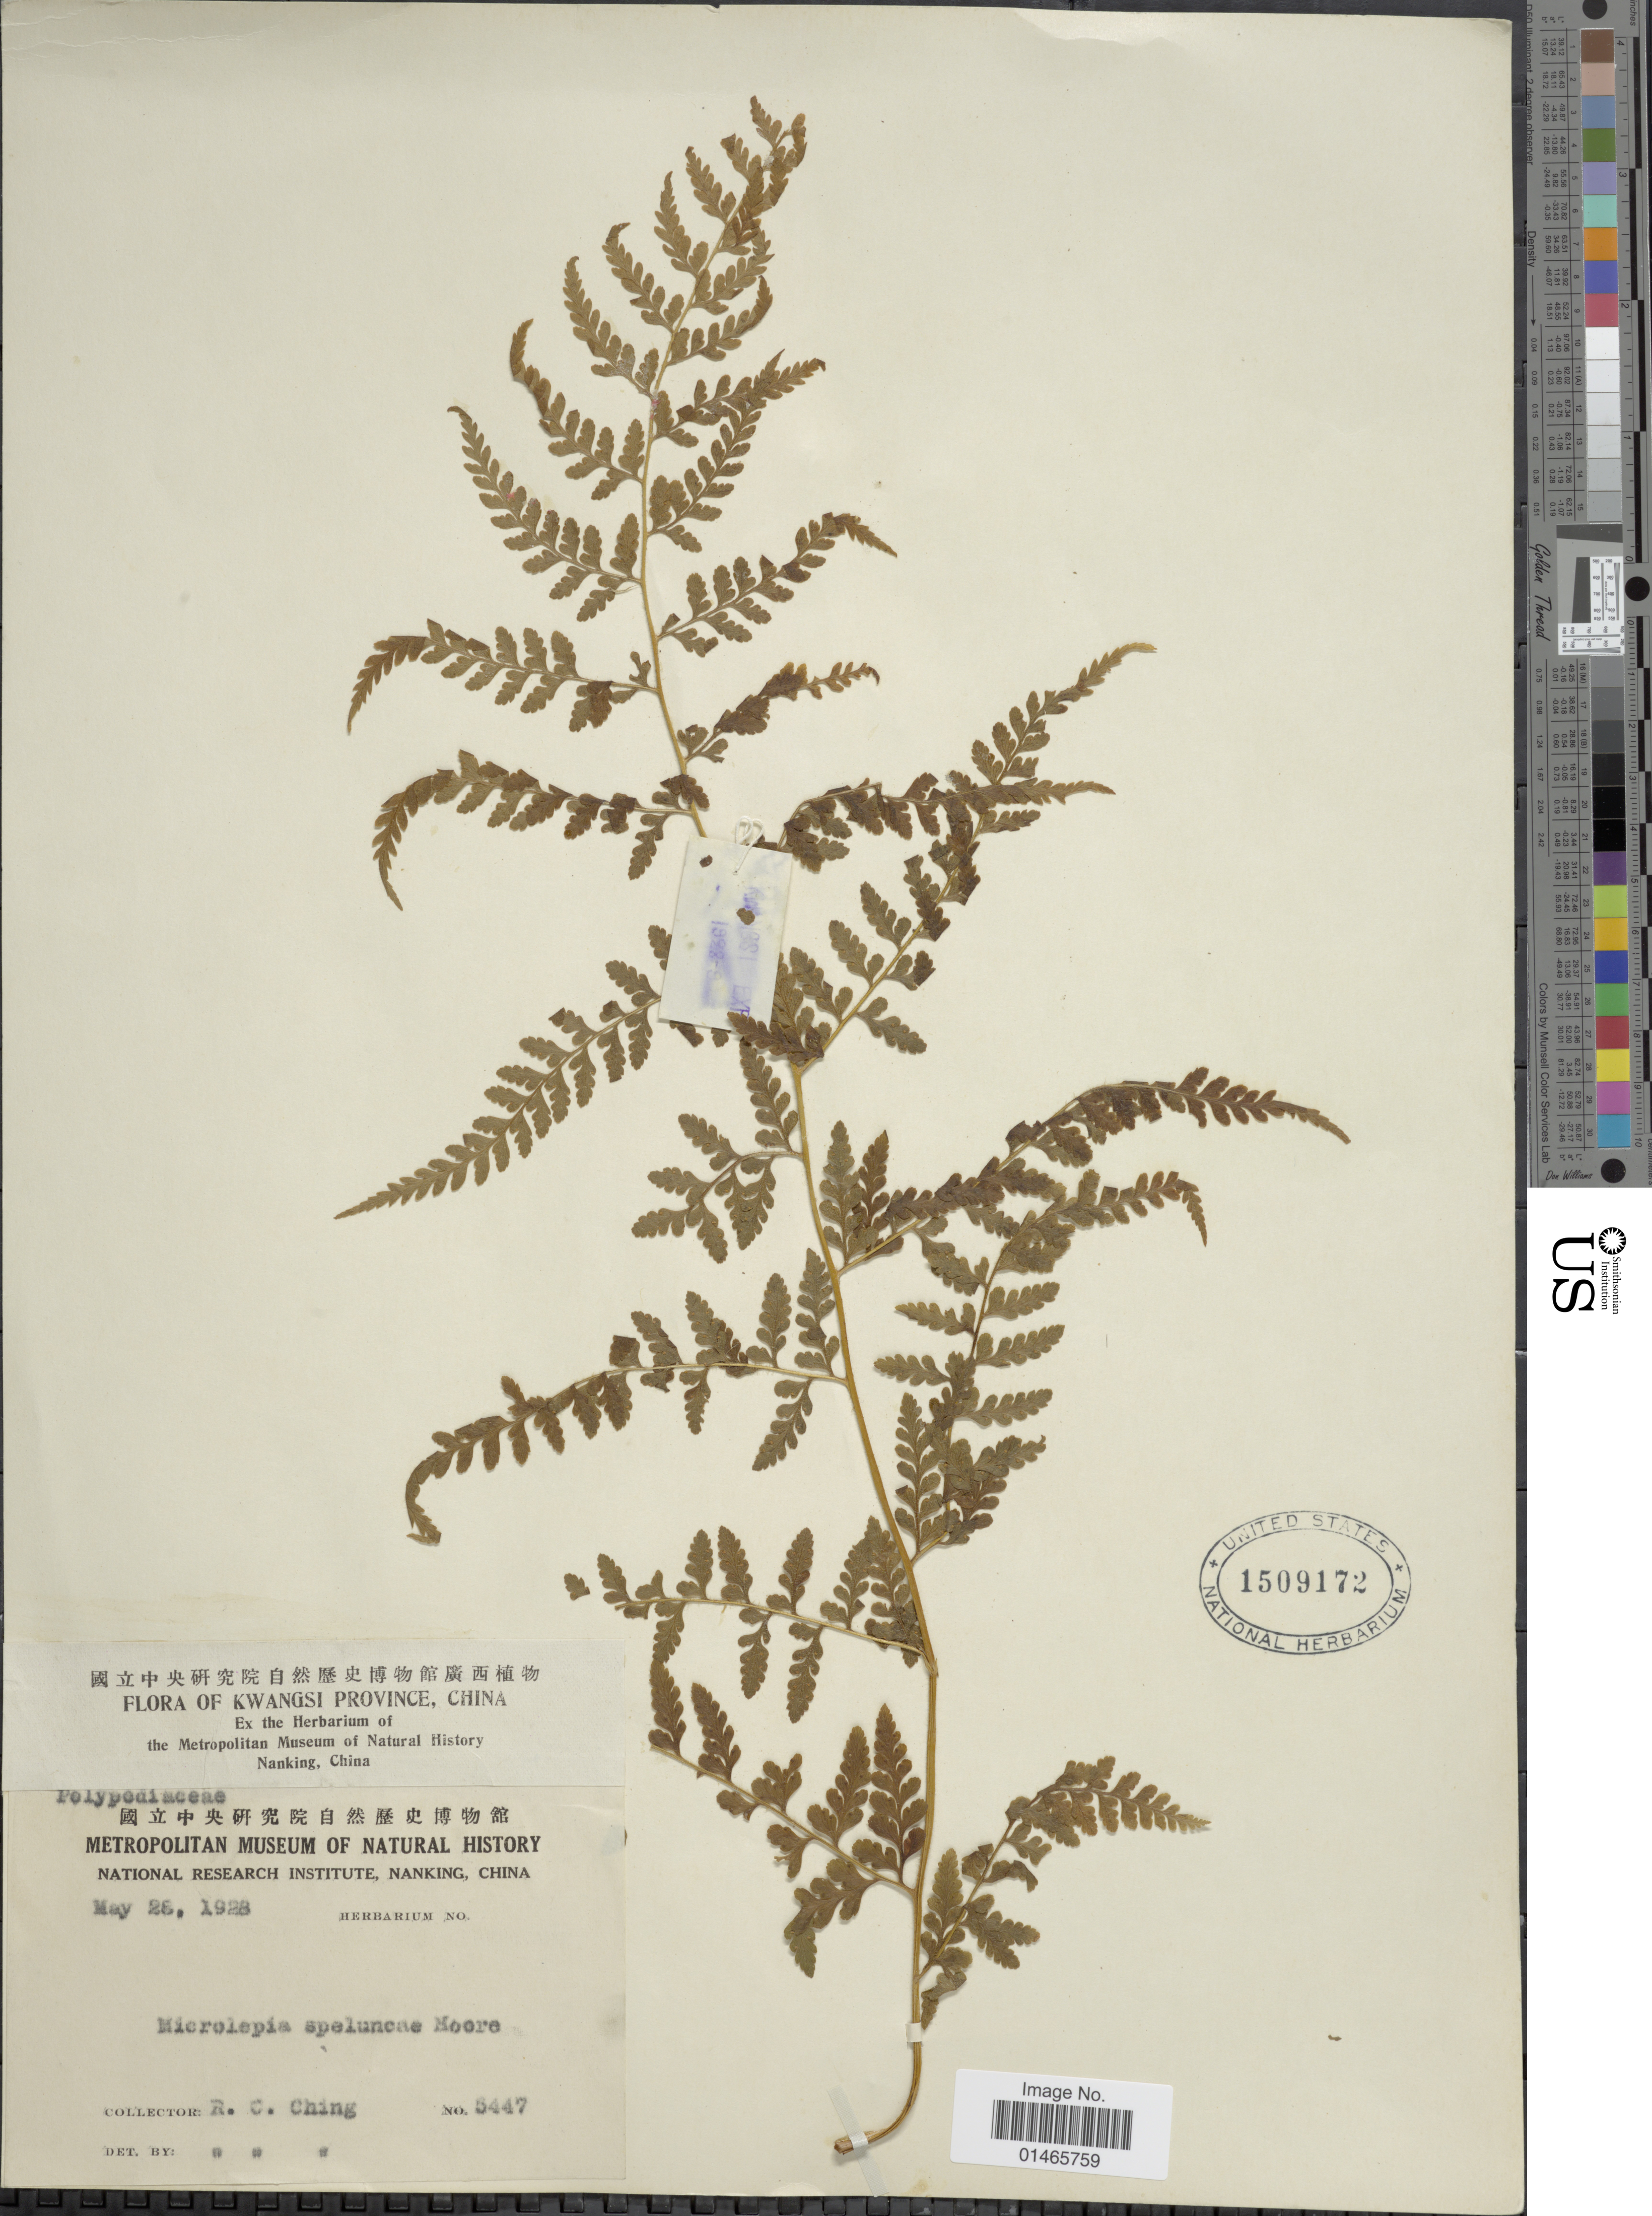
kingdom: Plantae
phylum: Tracheophyta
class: Polypodiopsida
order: Polypodiales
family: Dennstaedtiaceae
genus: Microlepia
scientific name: Microlepia speluncae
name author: (L.) T. Moore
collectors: R. C. Ching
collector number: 5447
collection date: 1928-05-28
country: China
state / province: Jiangxi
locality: Kwangsi Province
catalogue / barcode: US 1509172